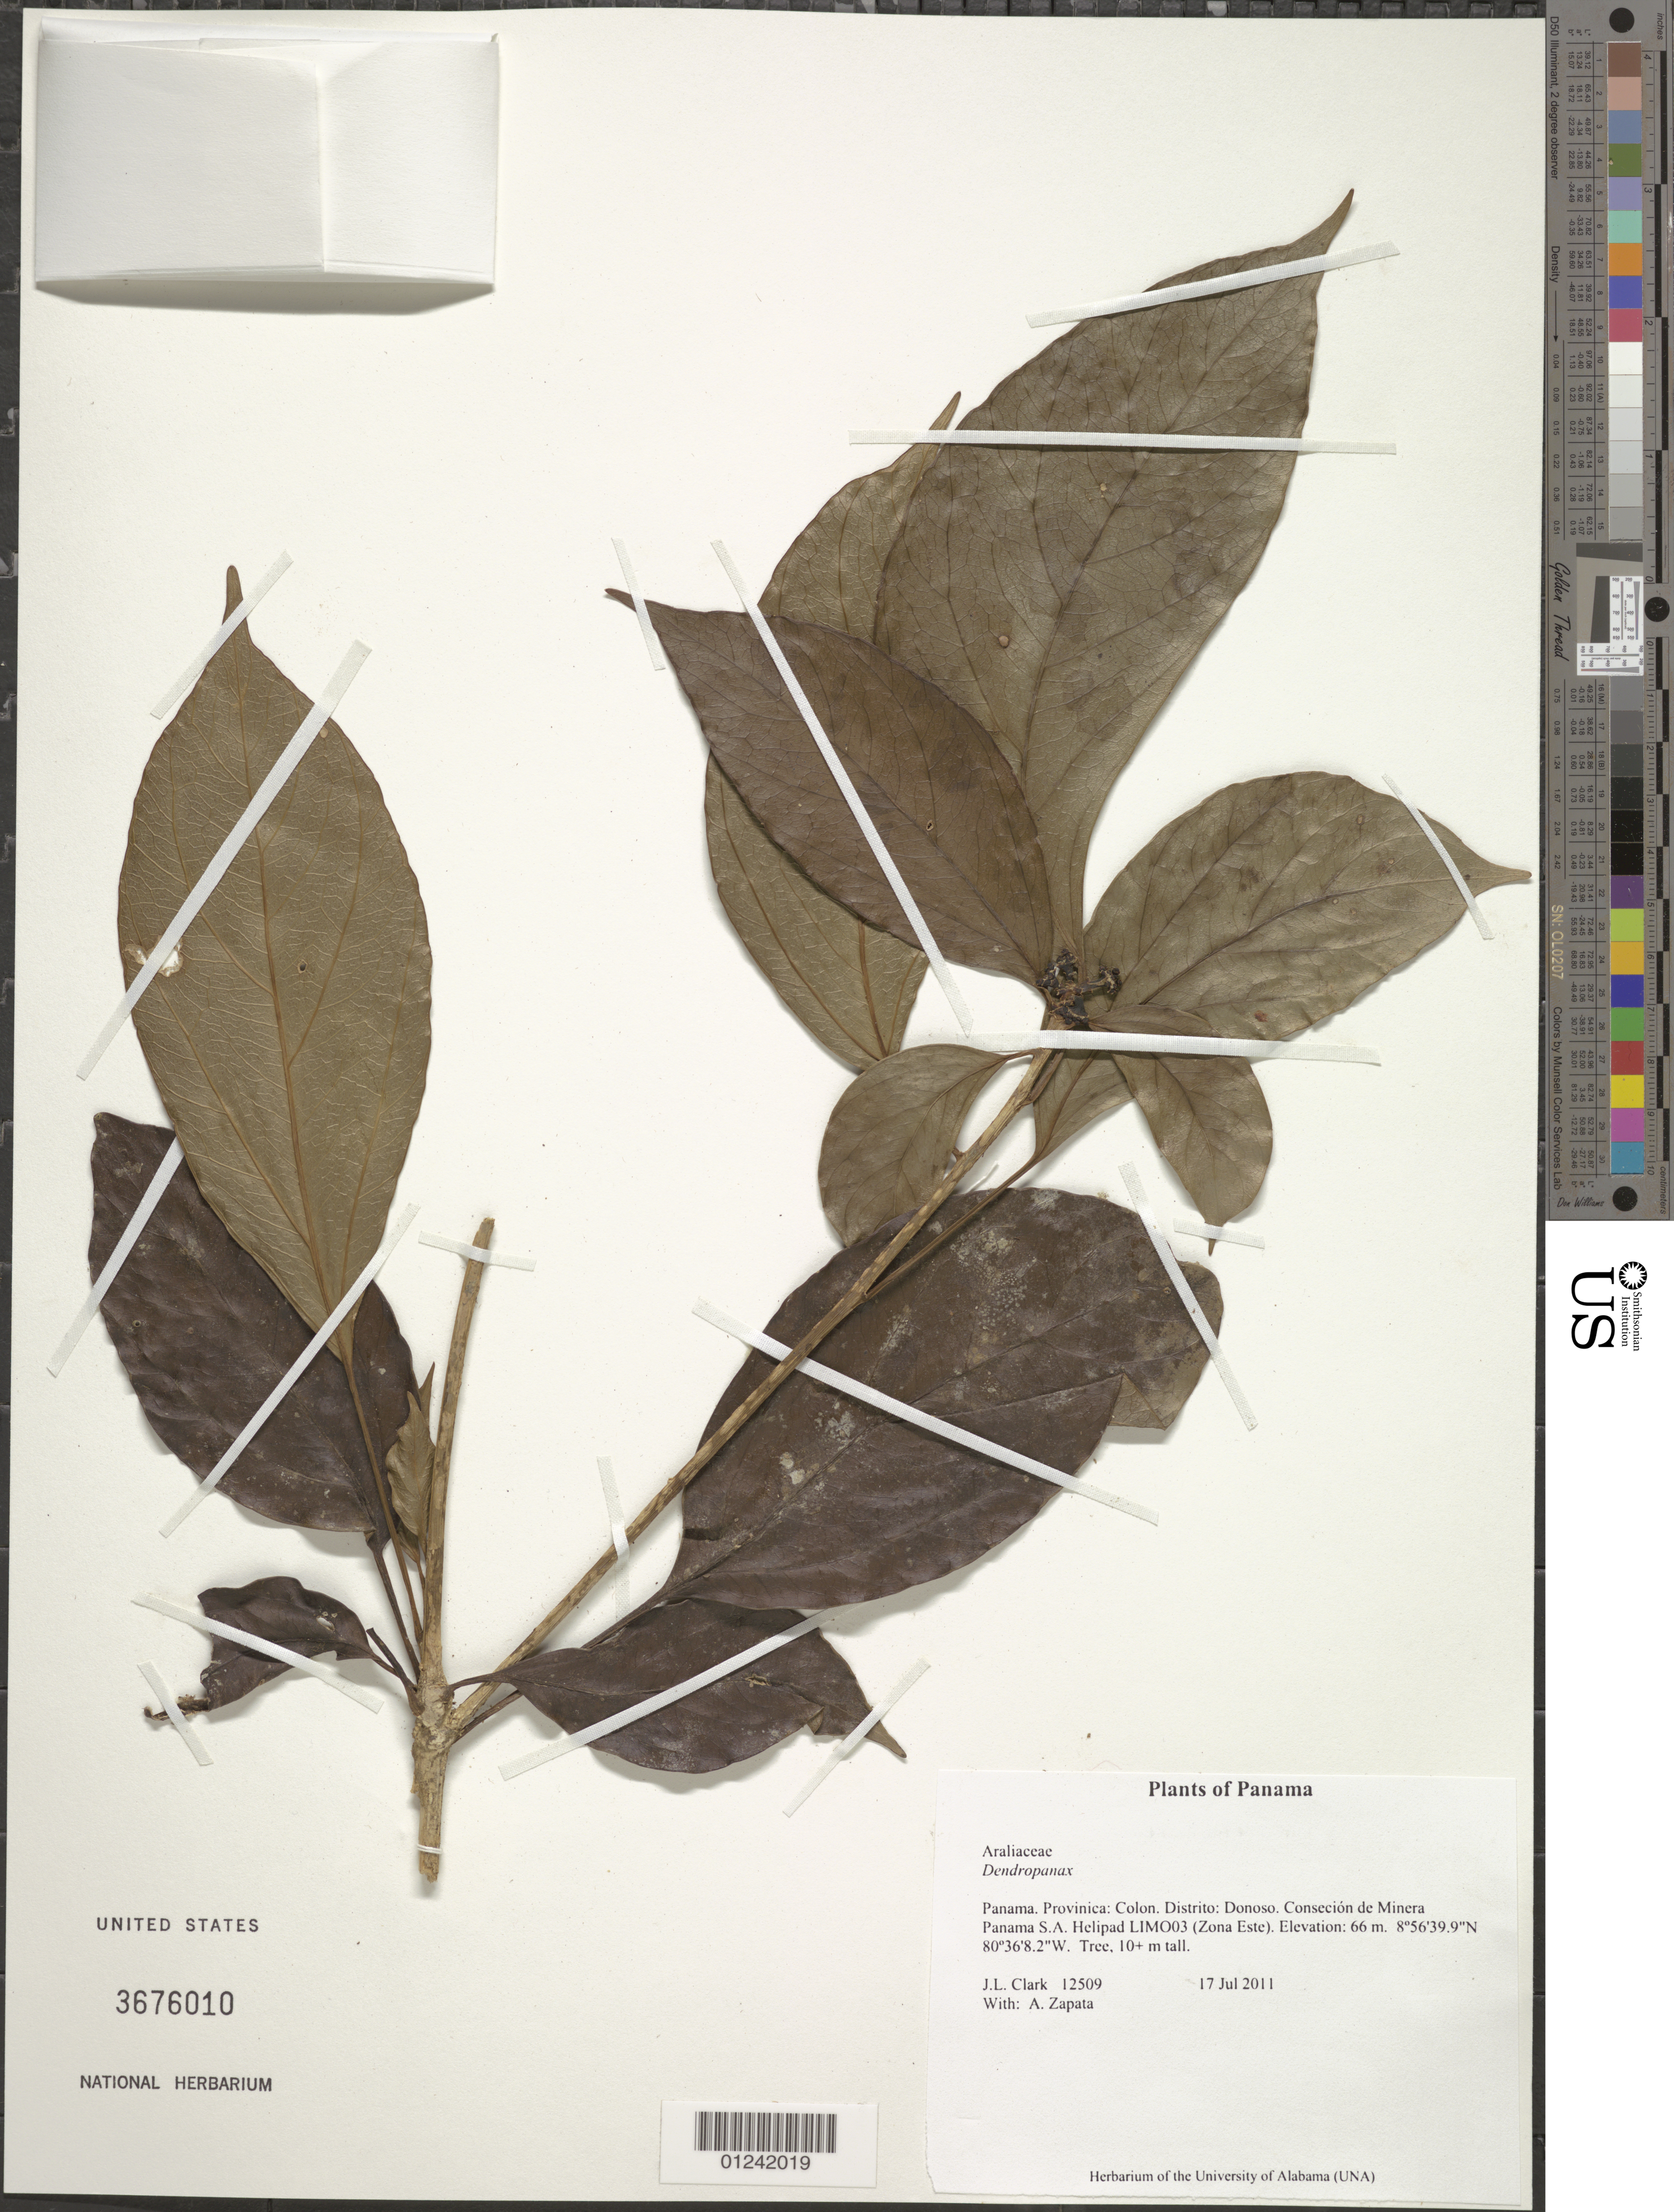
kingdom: Plantae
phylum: Tracheophyta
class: Magnoliopsida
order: Apiales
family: Araliaceae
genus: Dendropanax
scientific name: Dendropanax sp.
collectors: J. L. Clark & A. Zapata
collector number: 12509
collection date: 2011-07-17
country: Panama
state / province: Colón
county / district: Donoso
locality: Consecion de Minera Panama S.A. Helipad LIM003 (Zona Este)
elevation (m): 66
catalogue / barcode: US 3676010